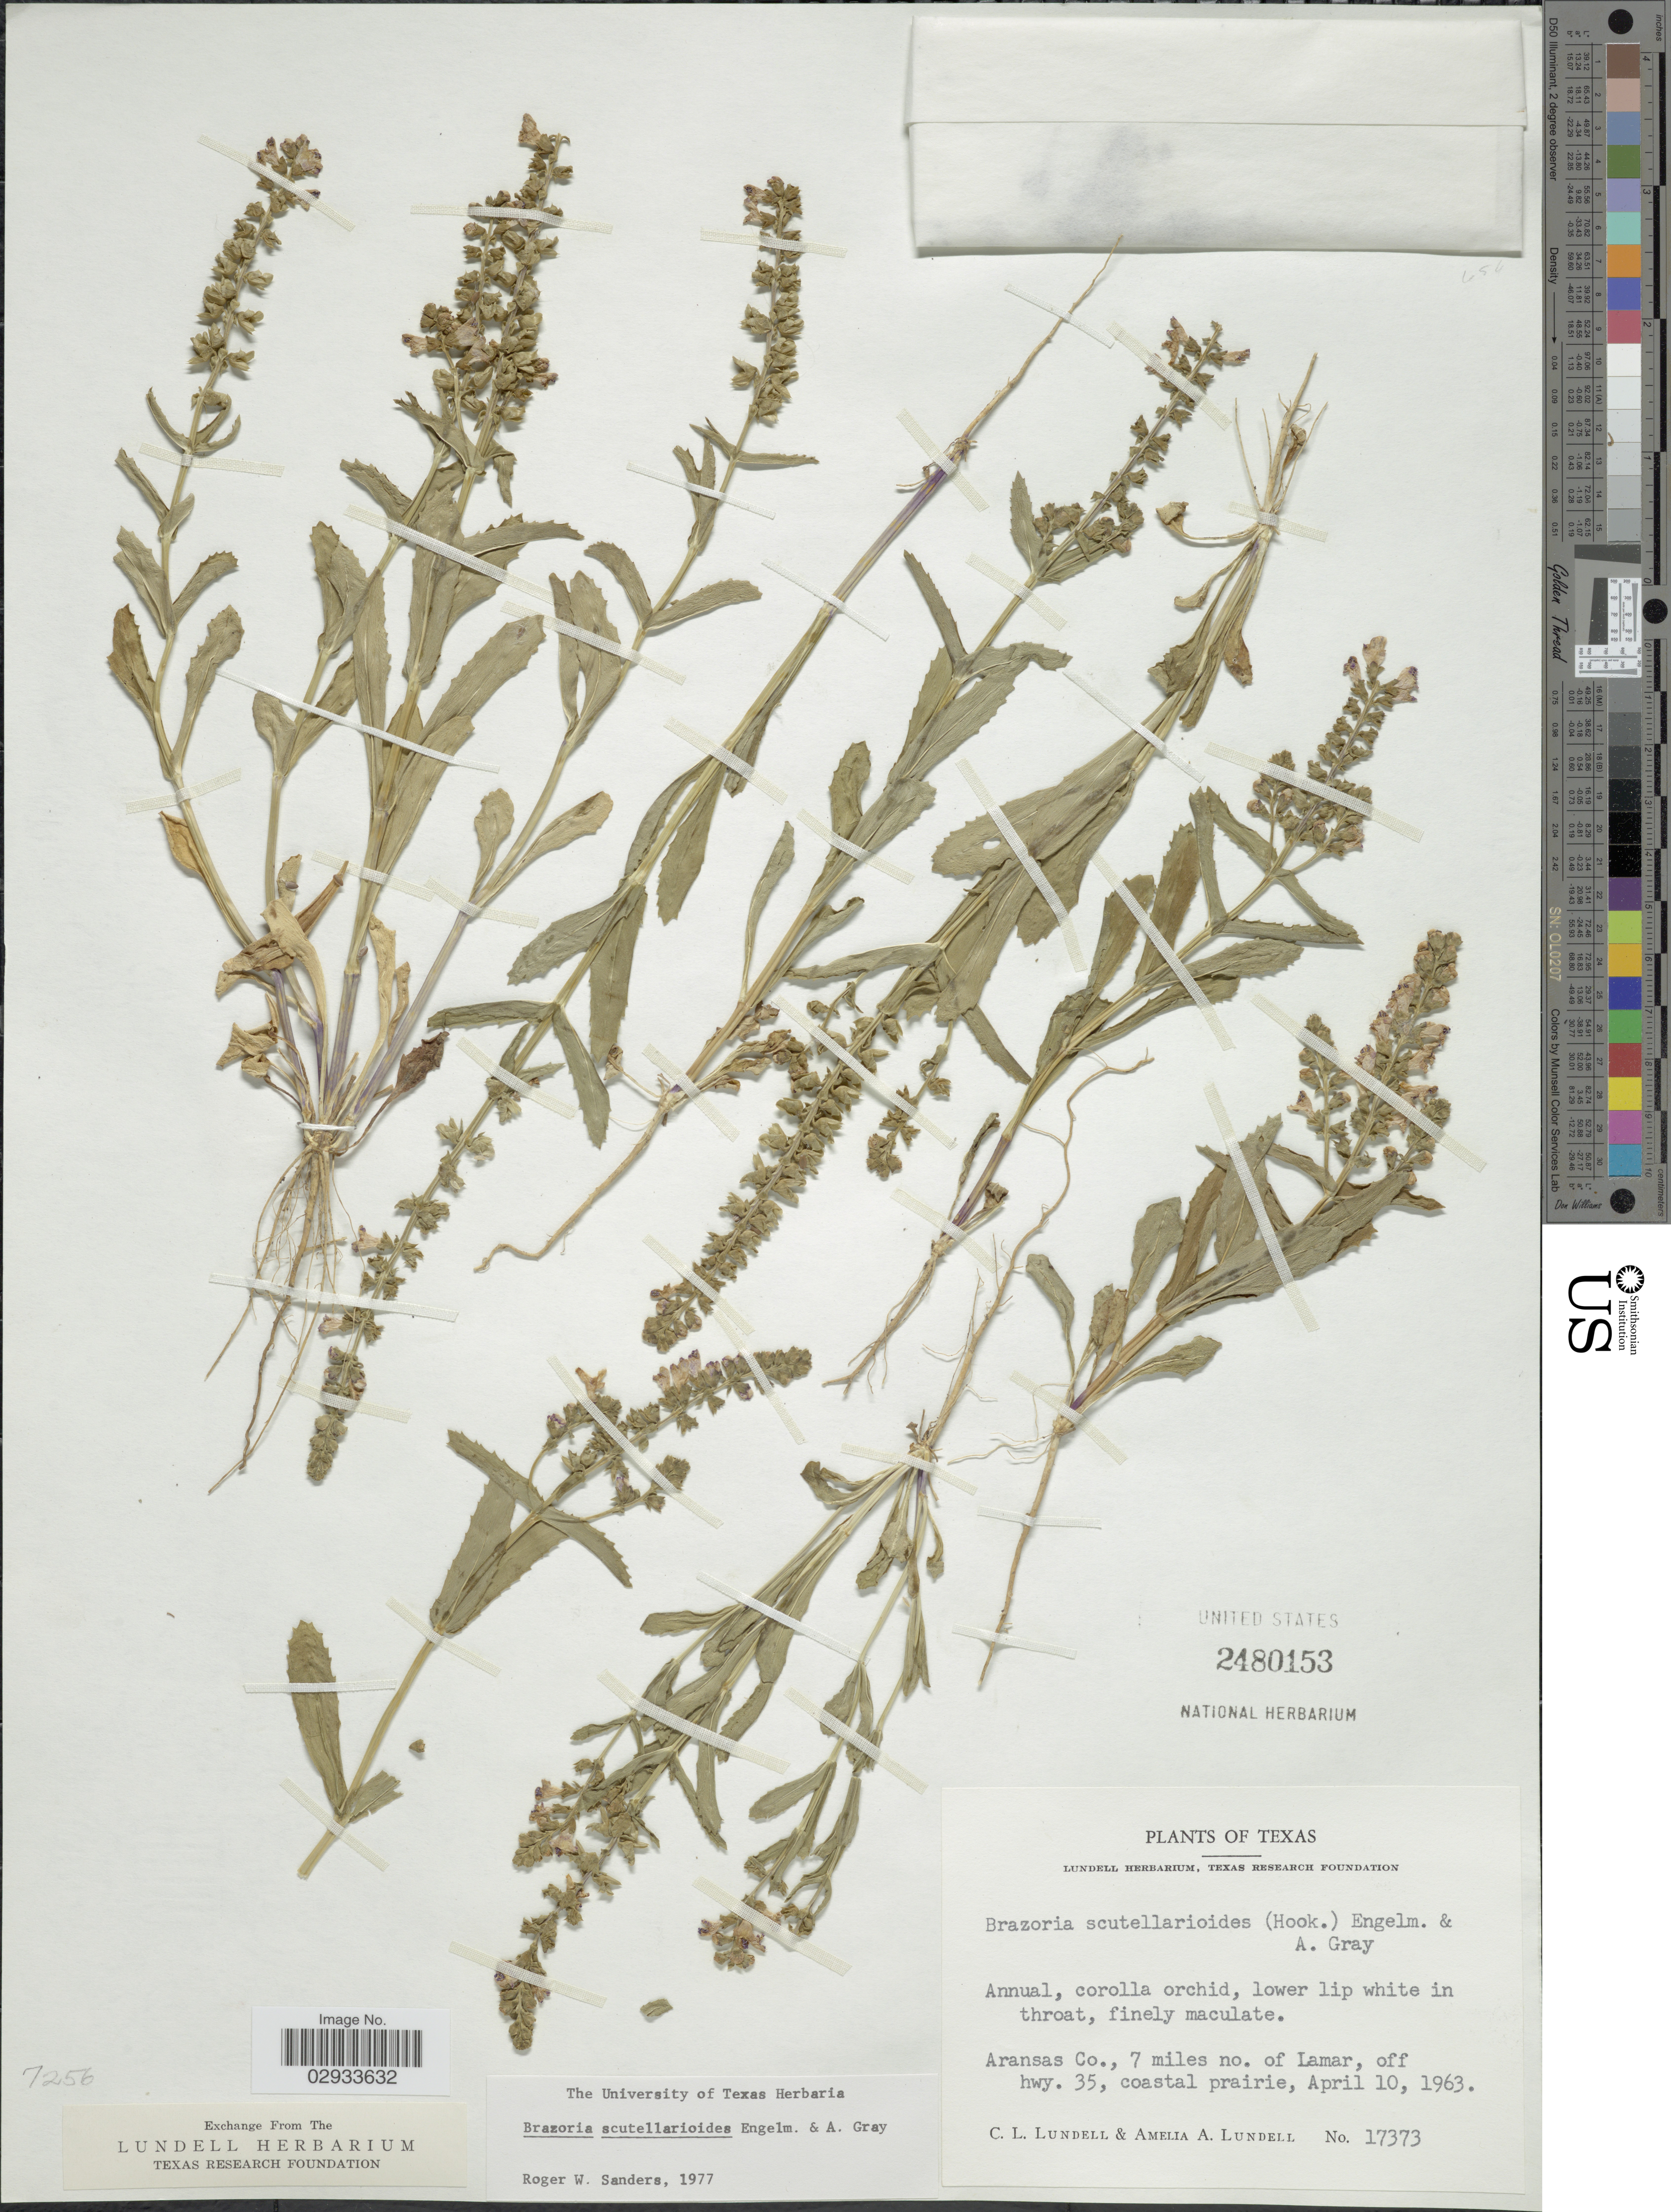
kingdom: Plantae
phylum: Tracheophyta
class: Magnoliopsida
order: Lamiales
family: Lamiaceae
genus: Brazoria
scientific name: Brazoria scutellarioides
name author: Engelm. & A. Gray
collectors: C. L. Lundell & A. A. Lundell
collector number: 17373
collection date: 1963-04-10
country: United States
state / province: Texas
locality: Aransas Co., 7 miles no. of Lamar, off hwy. 35, coastal prairie.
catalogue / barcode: US 2480153